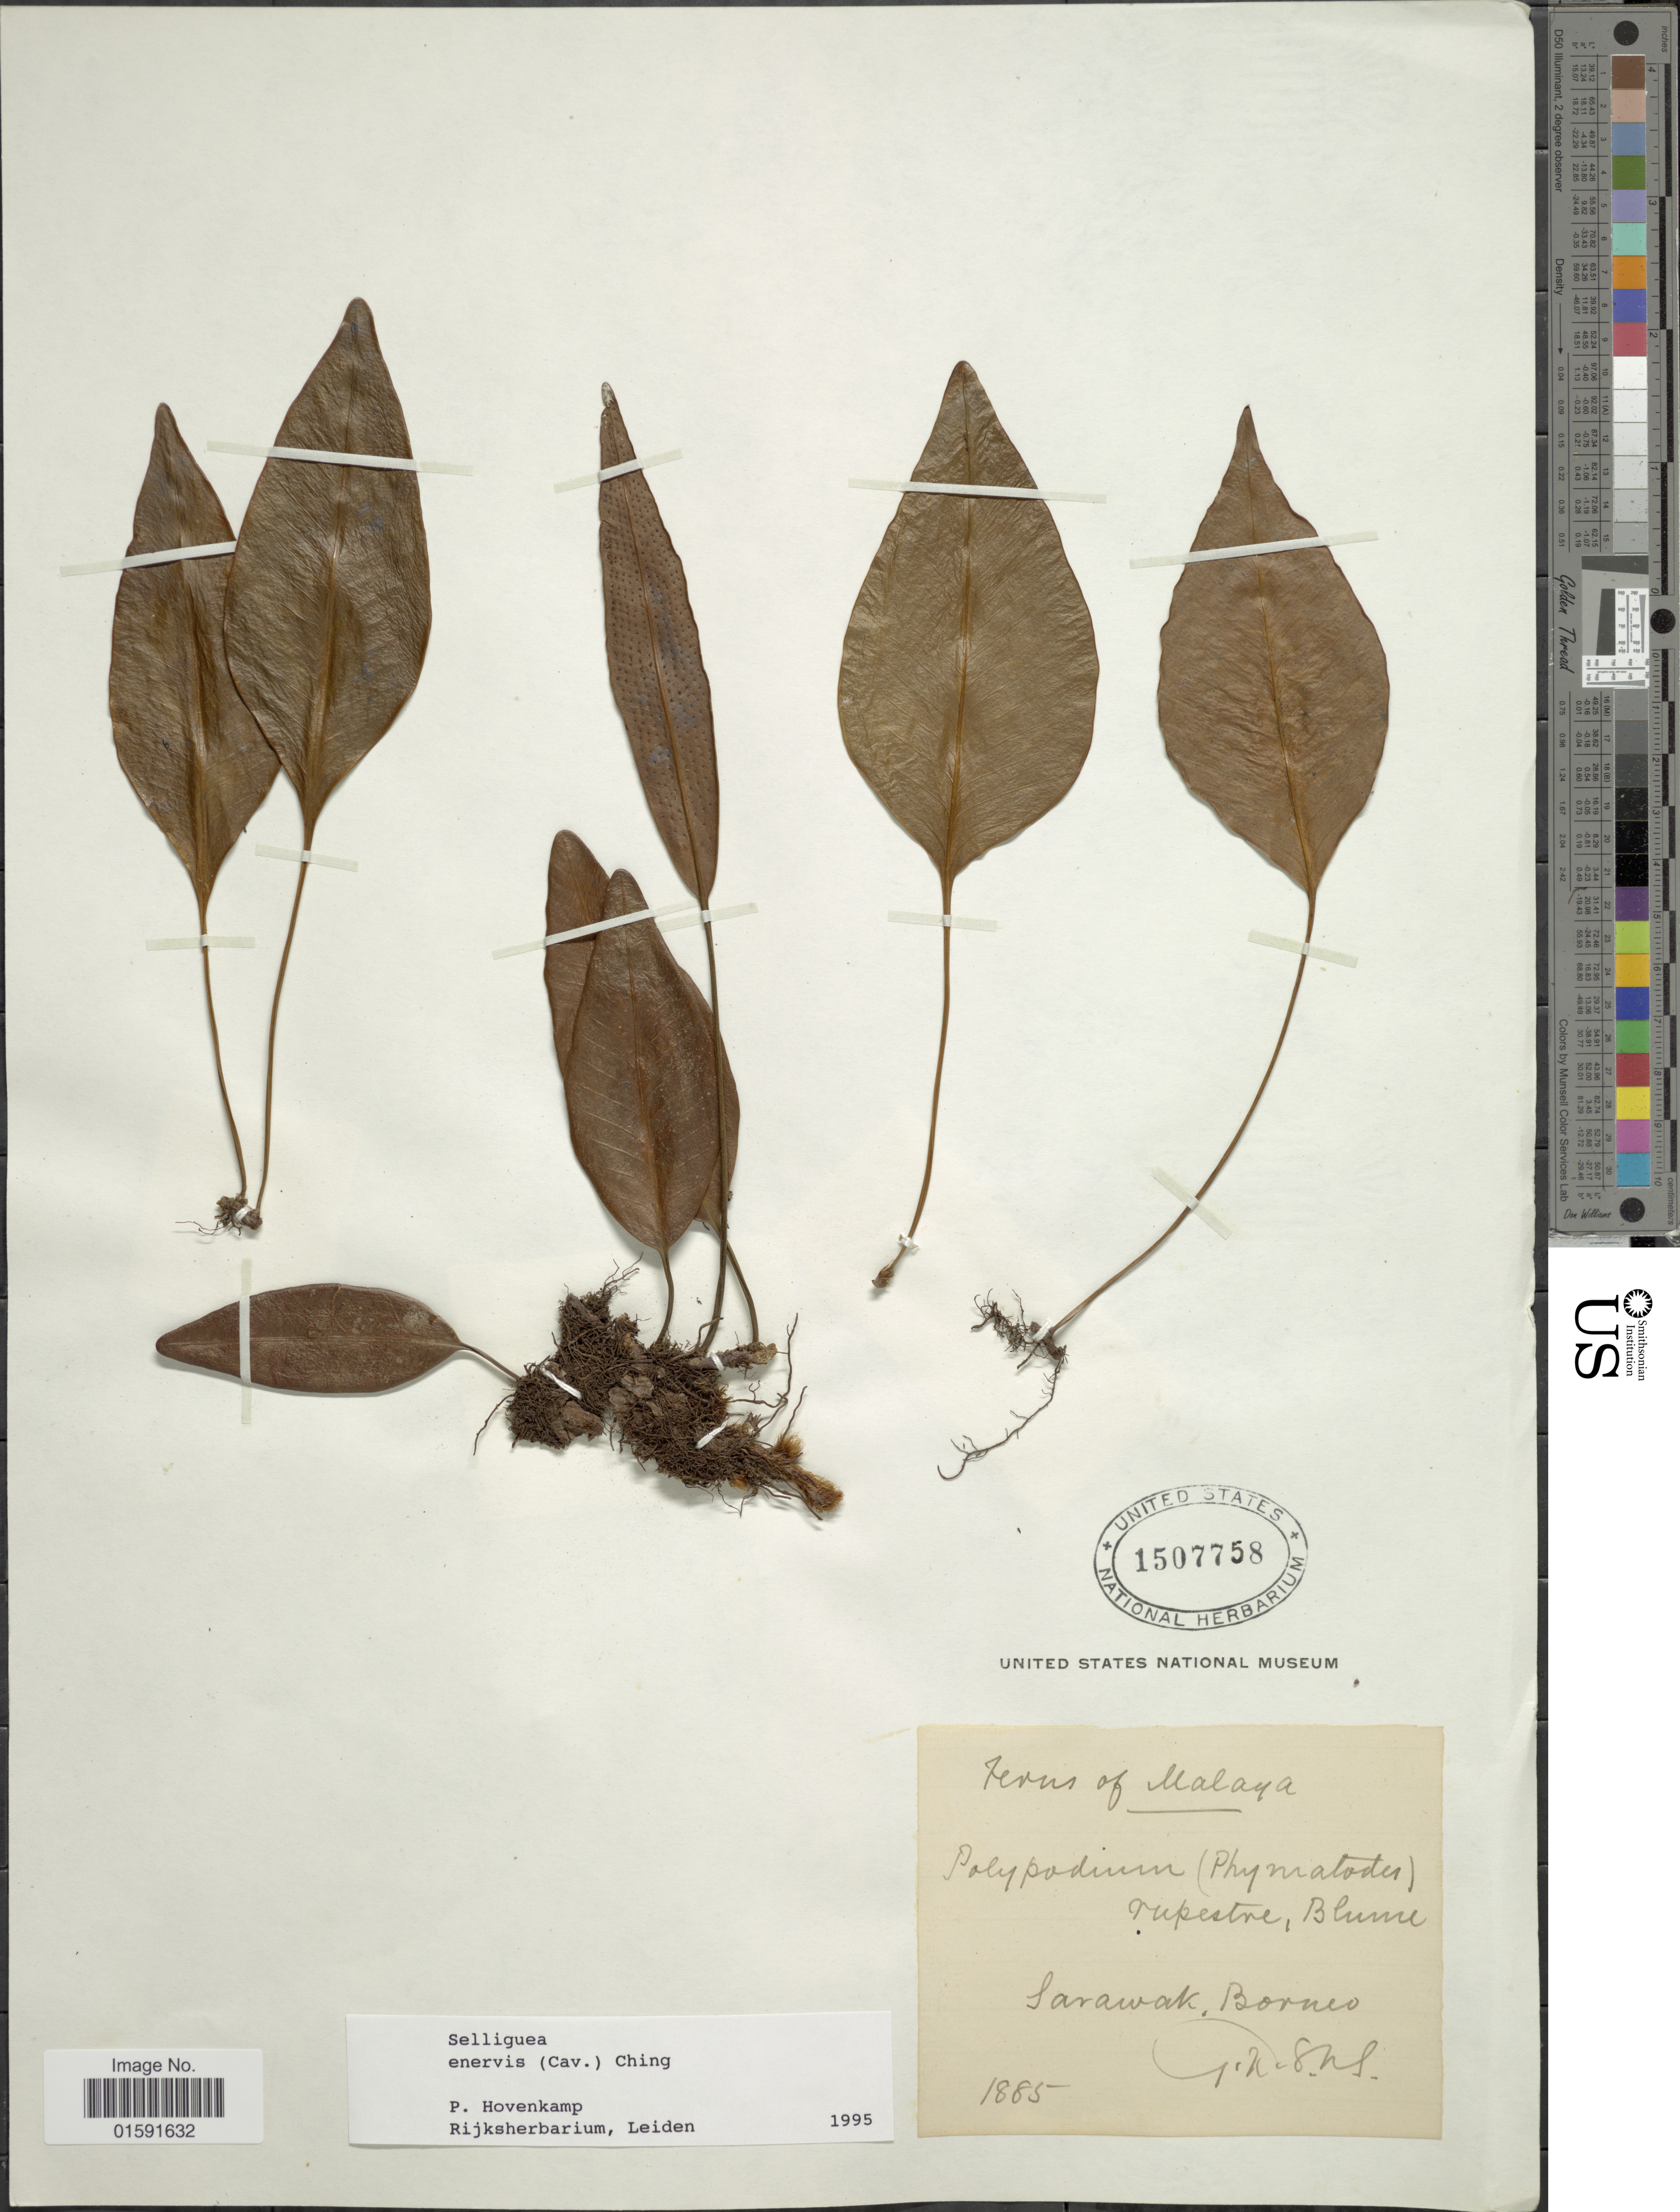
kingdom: Plantae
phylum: Tracheophyta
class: Polypodiopsida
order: Polypodiales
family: Polypodiaceae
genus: Selliguea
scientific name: Selliguea enervis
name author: (Cav.) Ching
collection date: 1885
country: Malaysia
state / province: Sarawak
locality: Borneo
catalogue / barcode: US 1507758